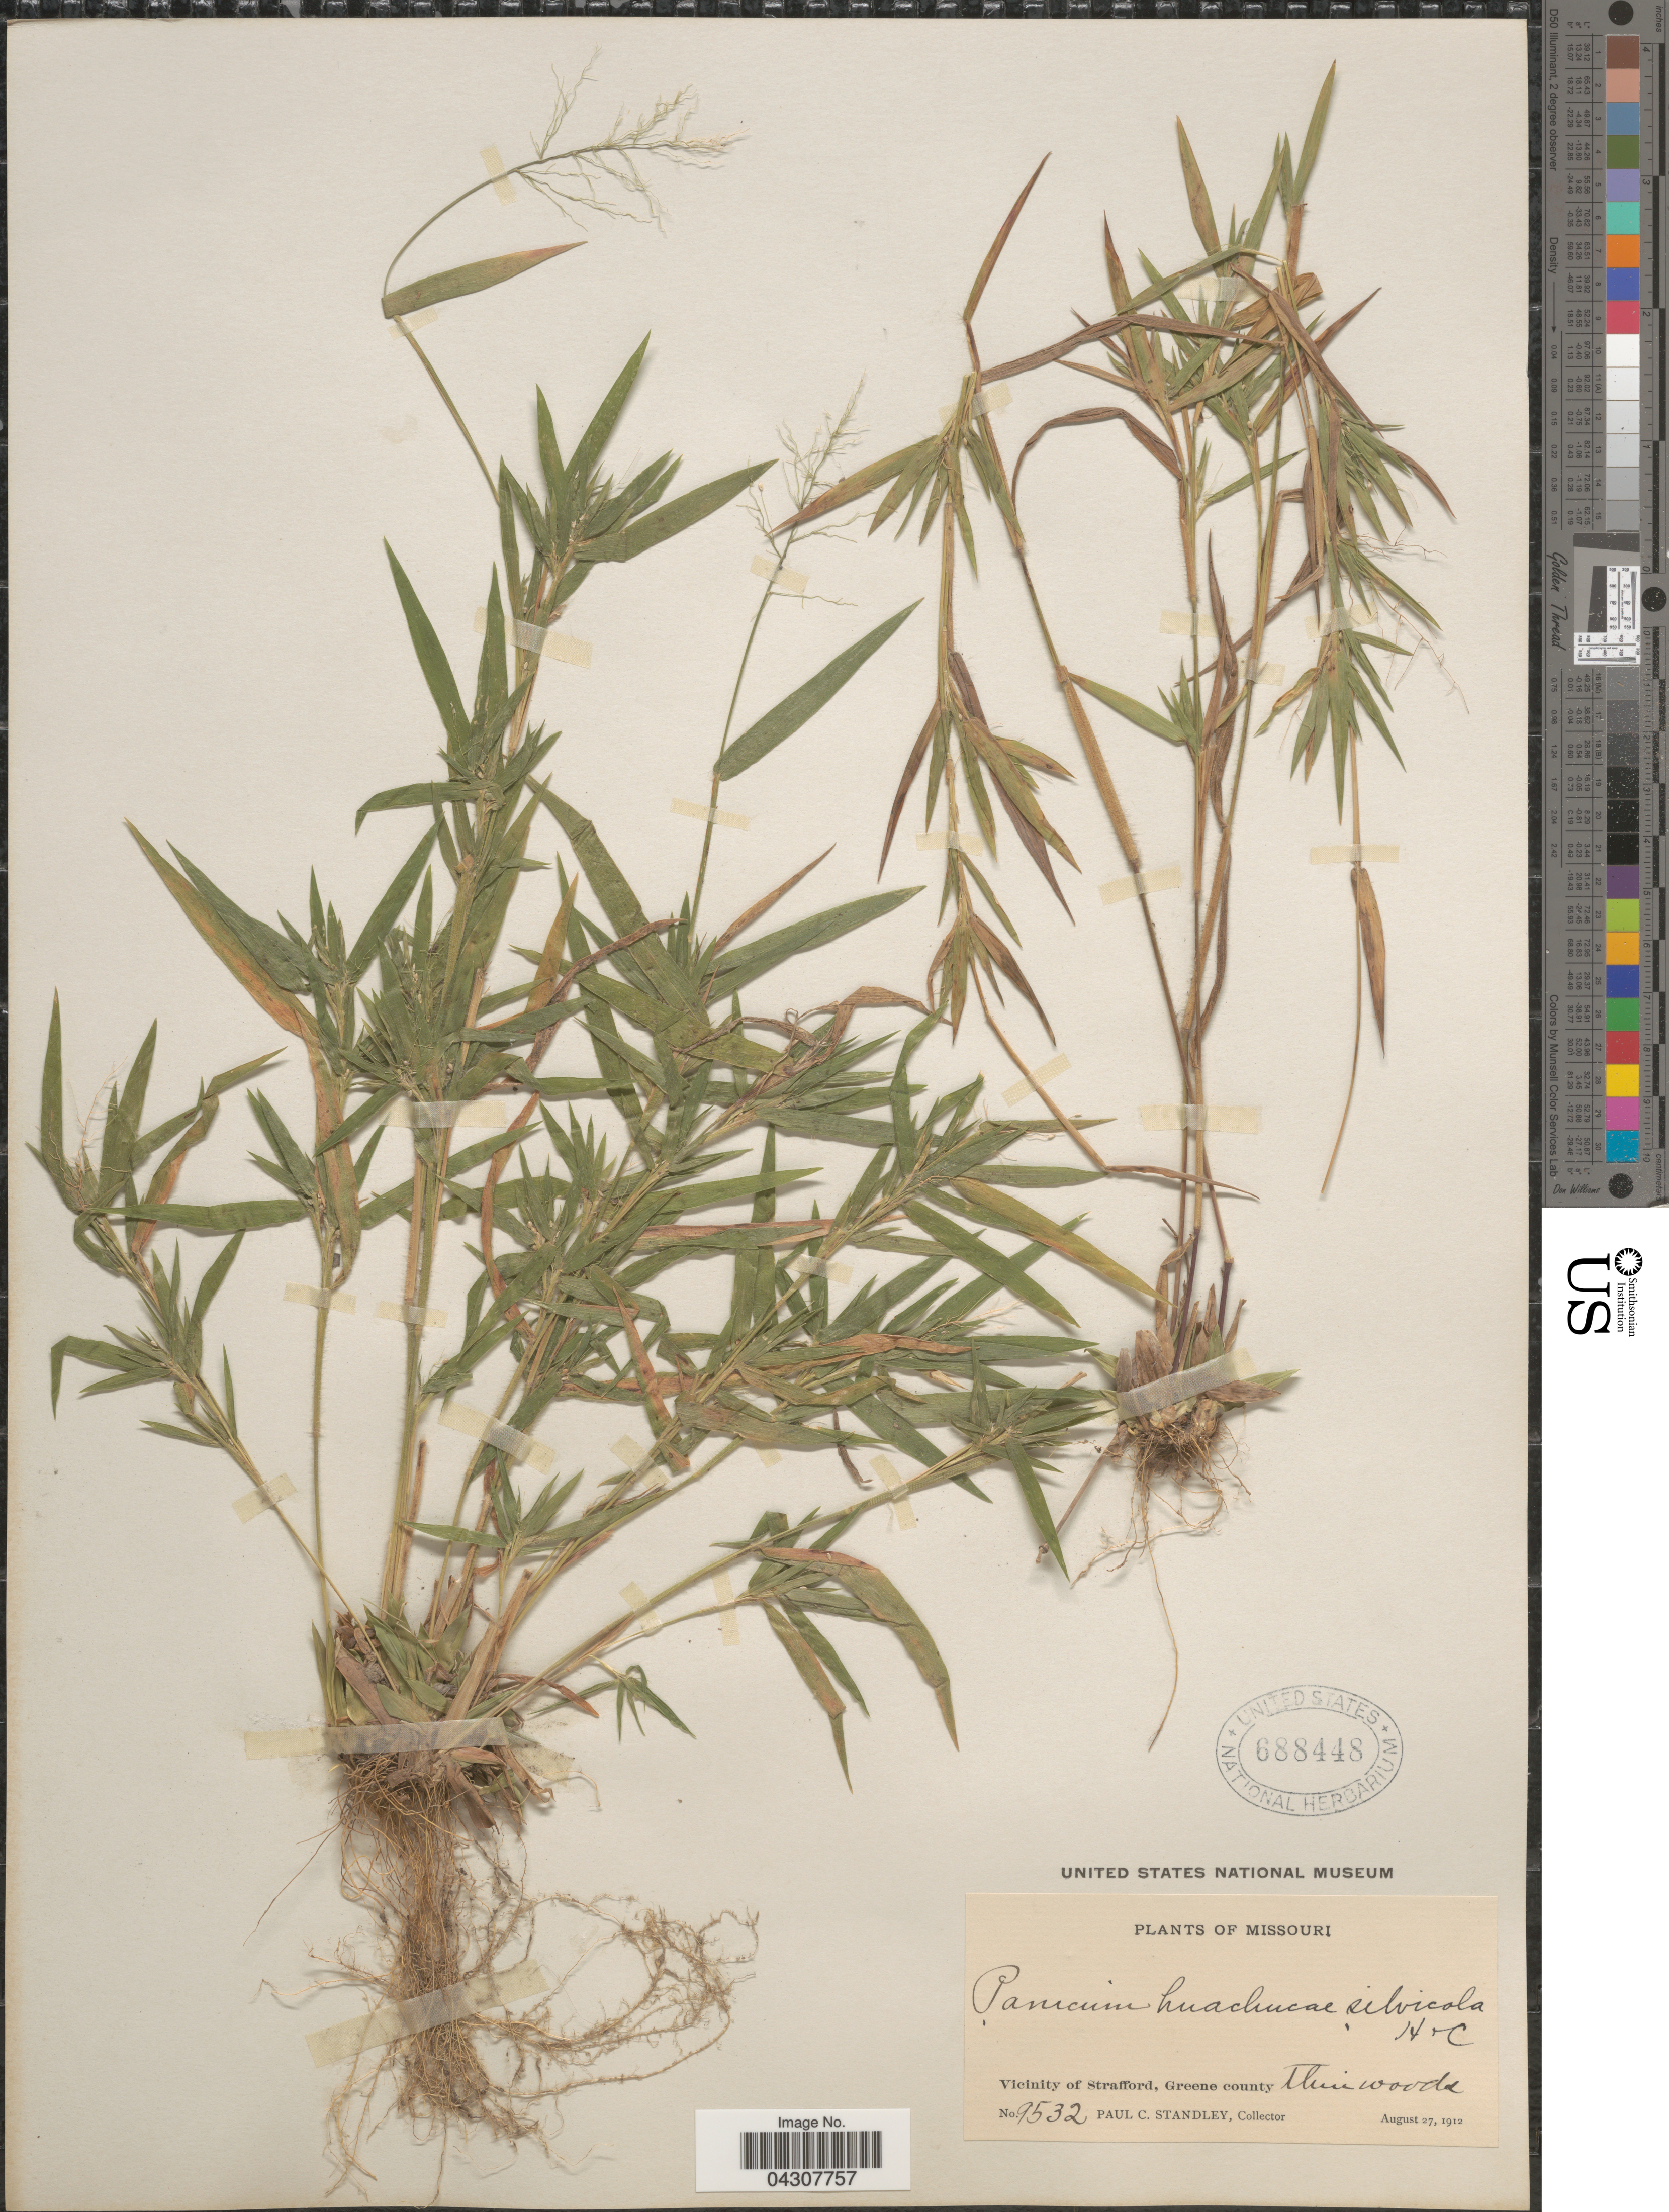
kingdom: Plantae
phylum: Tracheophyta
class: Liliopsida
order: Poales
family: Poaceae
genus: Dichanthelium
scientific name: Dichanthelium acuminatum var. acuminatum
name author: (Sw.) Gould & C.A. Clark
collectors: P. C. Standley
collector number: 9532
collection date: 1912-08-27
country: United States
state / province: Missouri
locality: Vicinity of Strafford, Greene county.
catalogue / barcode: US 688448